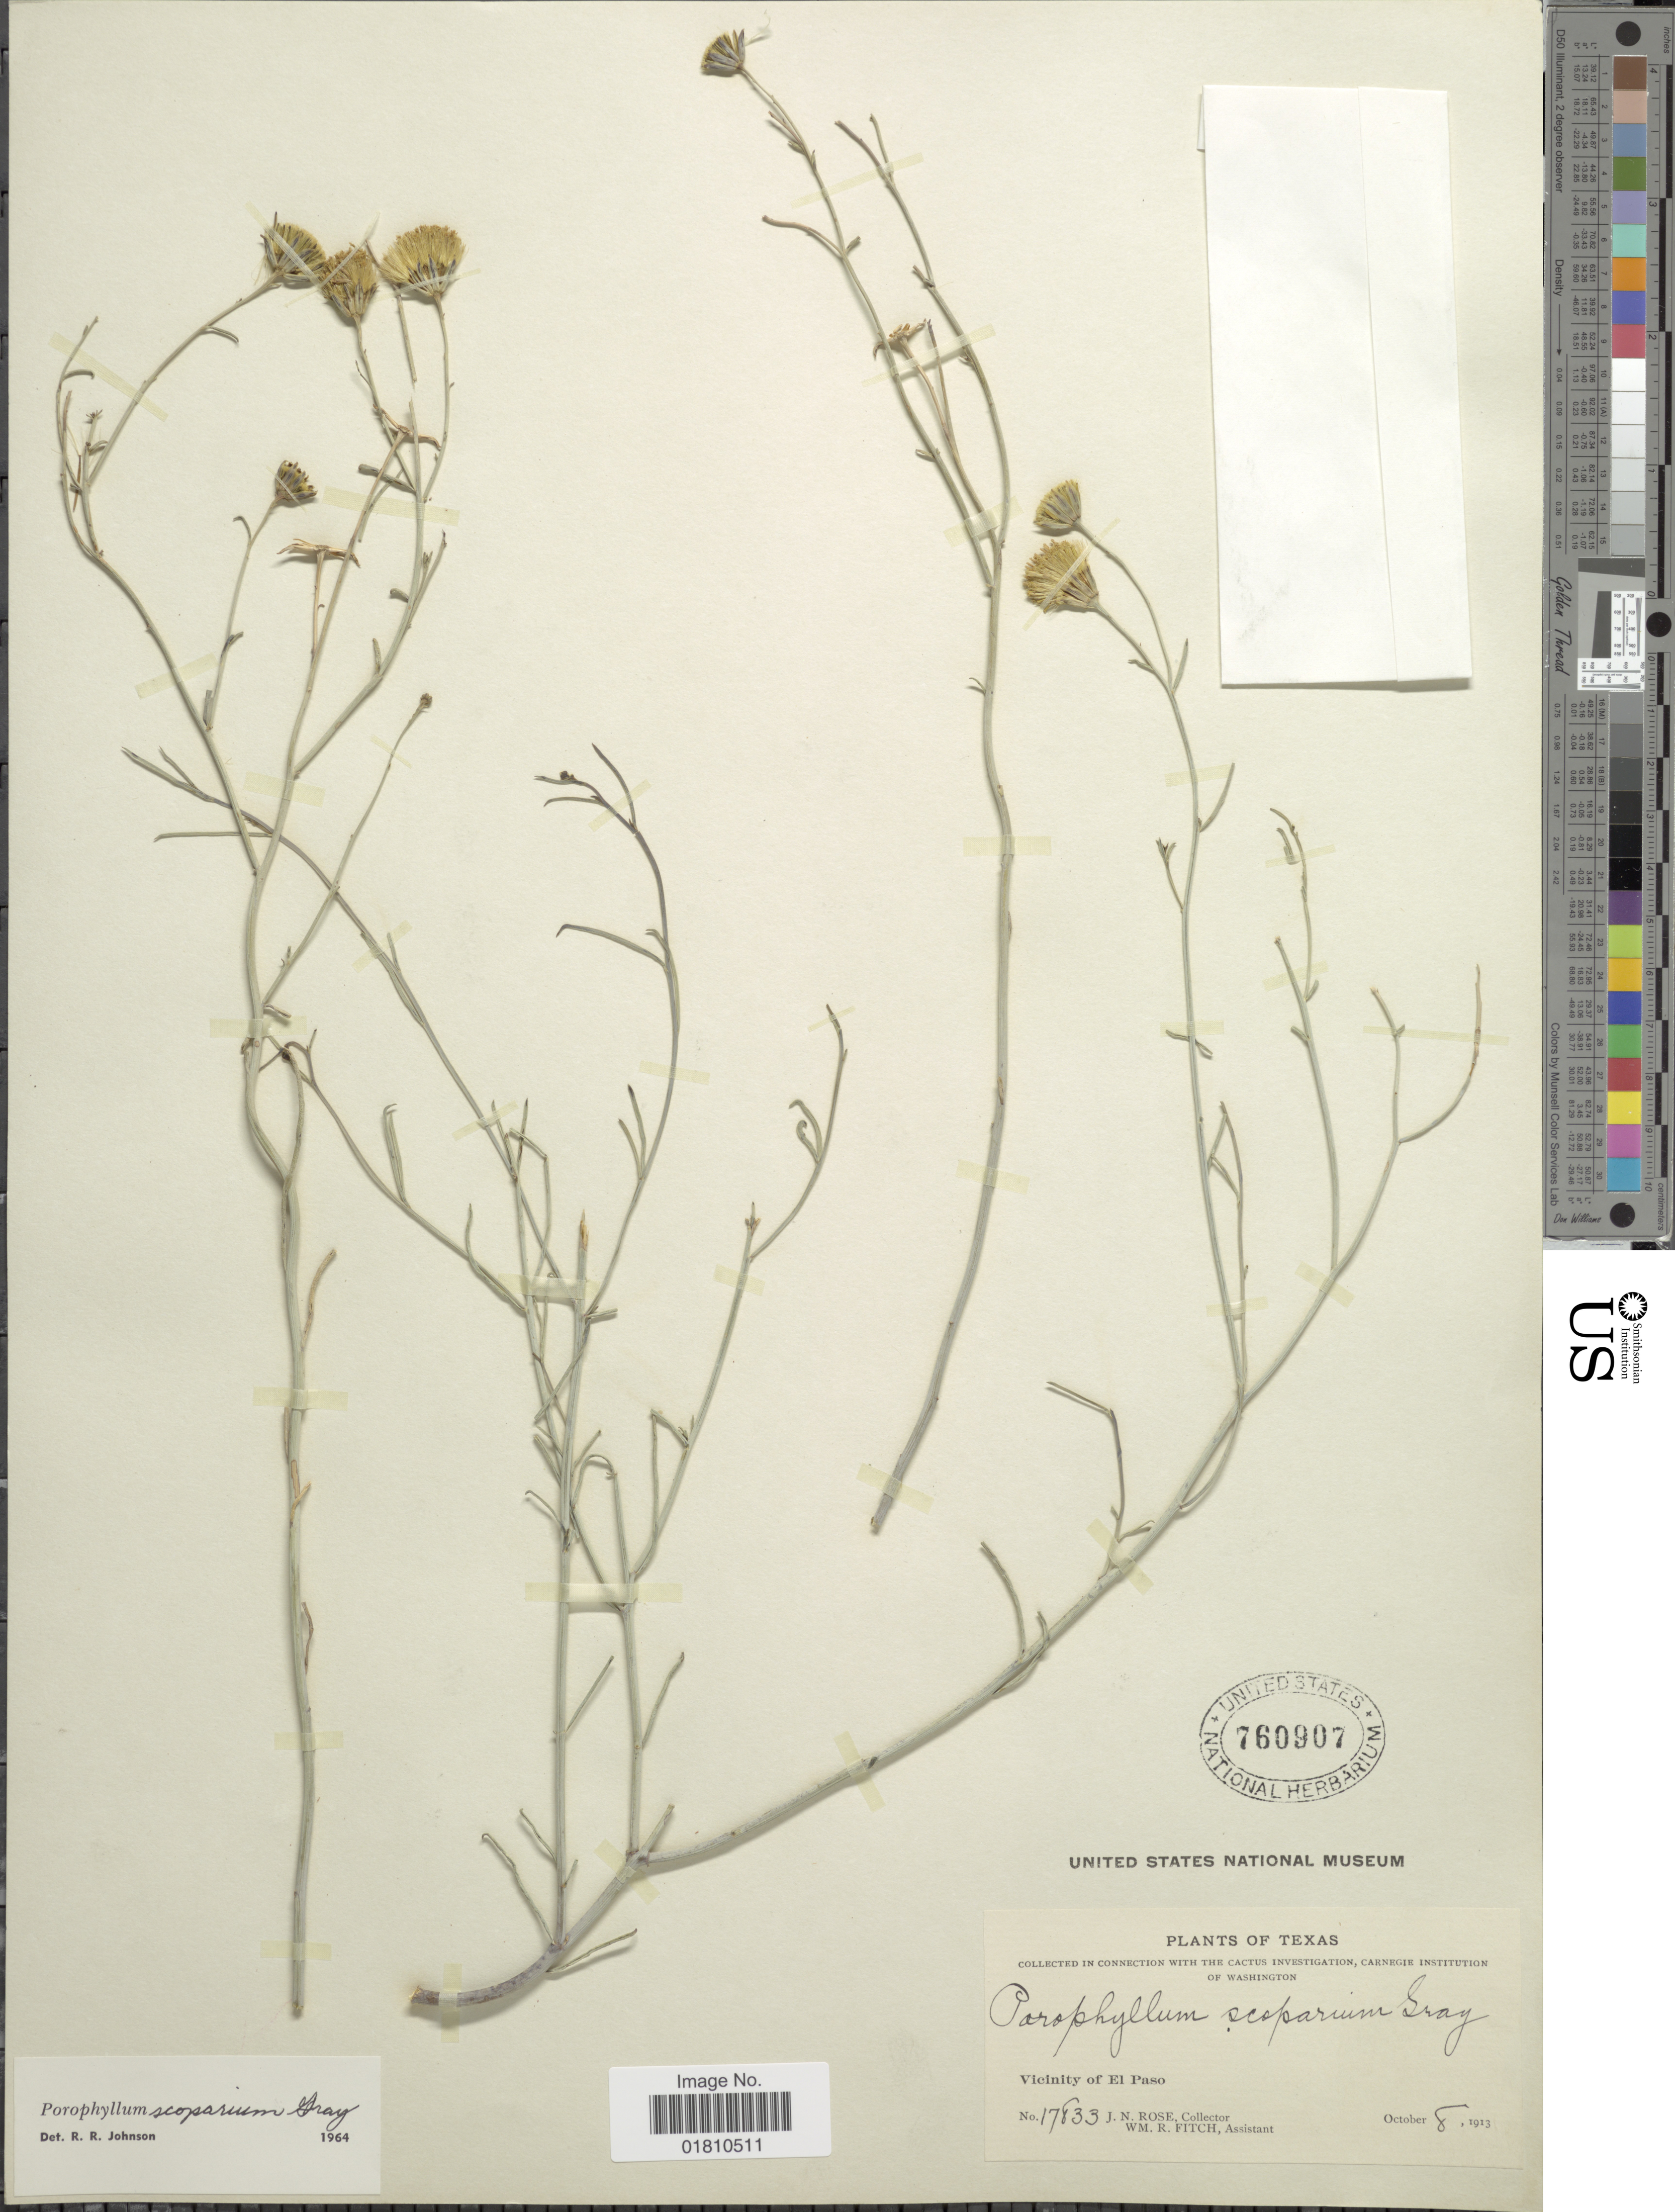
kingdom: Plantae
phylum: Tracheophyta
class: Magnoliopsida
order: Asterales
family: Asteraceae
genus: Porophyllum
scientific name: Porophyllum scoparium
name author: A. Gray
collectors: J. N. Rose & W. R. Fitch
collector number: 17833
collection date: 1913-10-08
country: United States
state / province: Texas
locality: Vicinity of El Paso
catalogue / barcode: US 760907